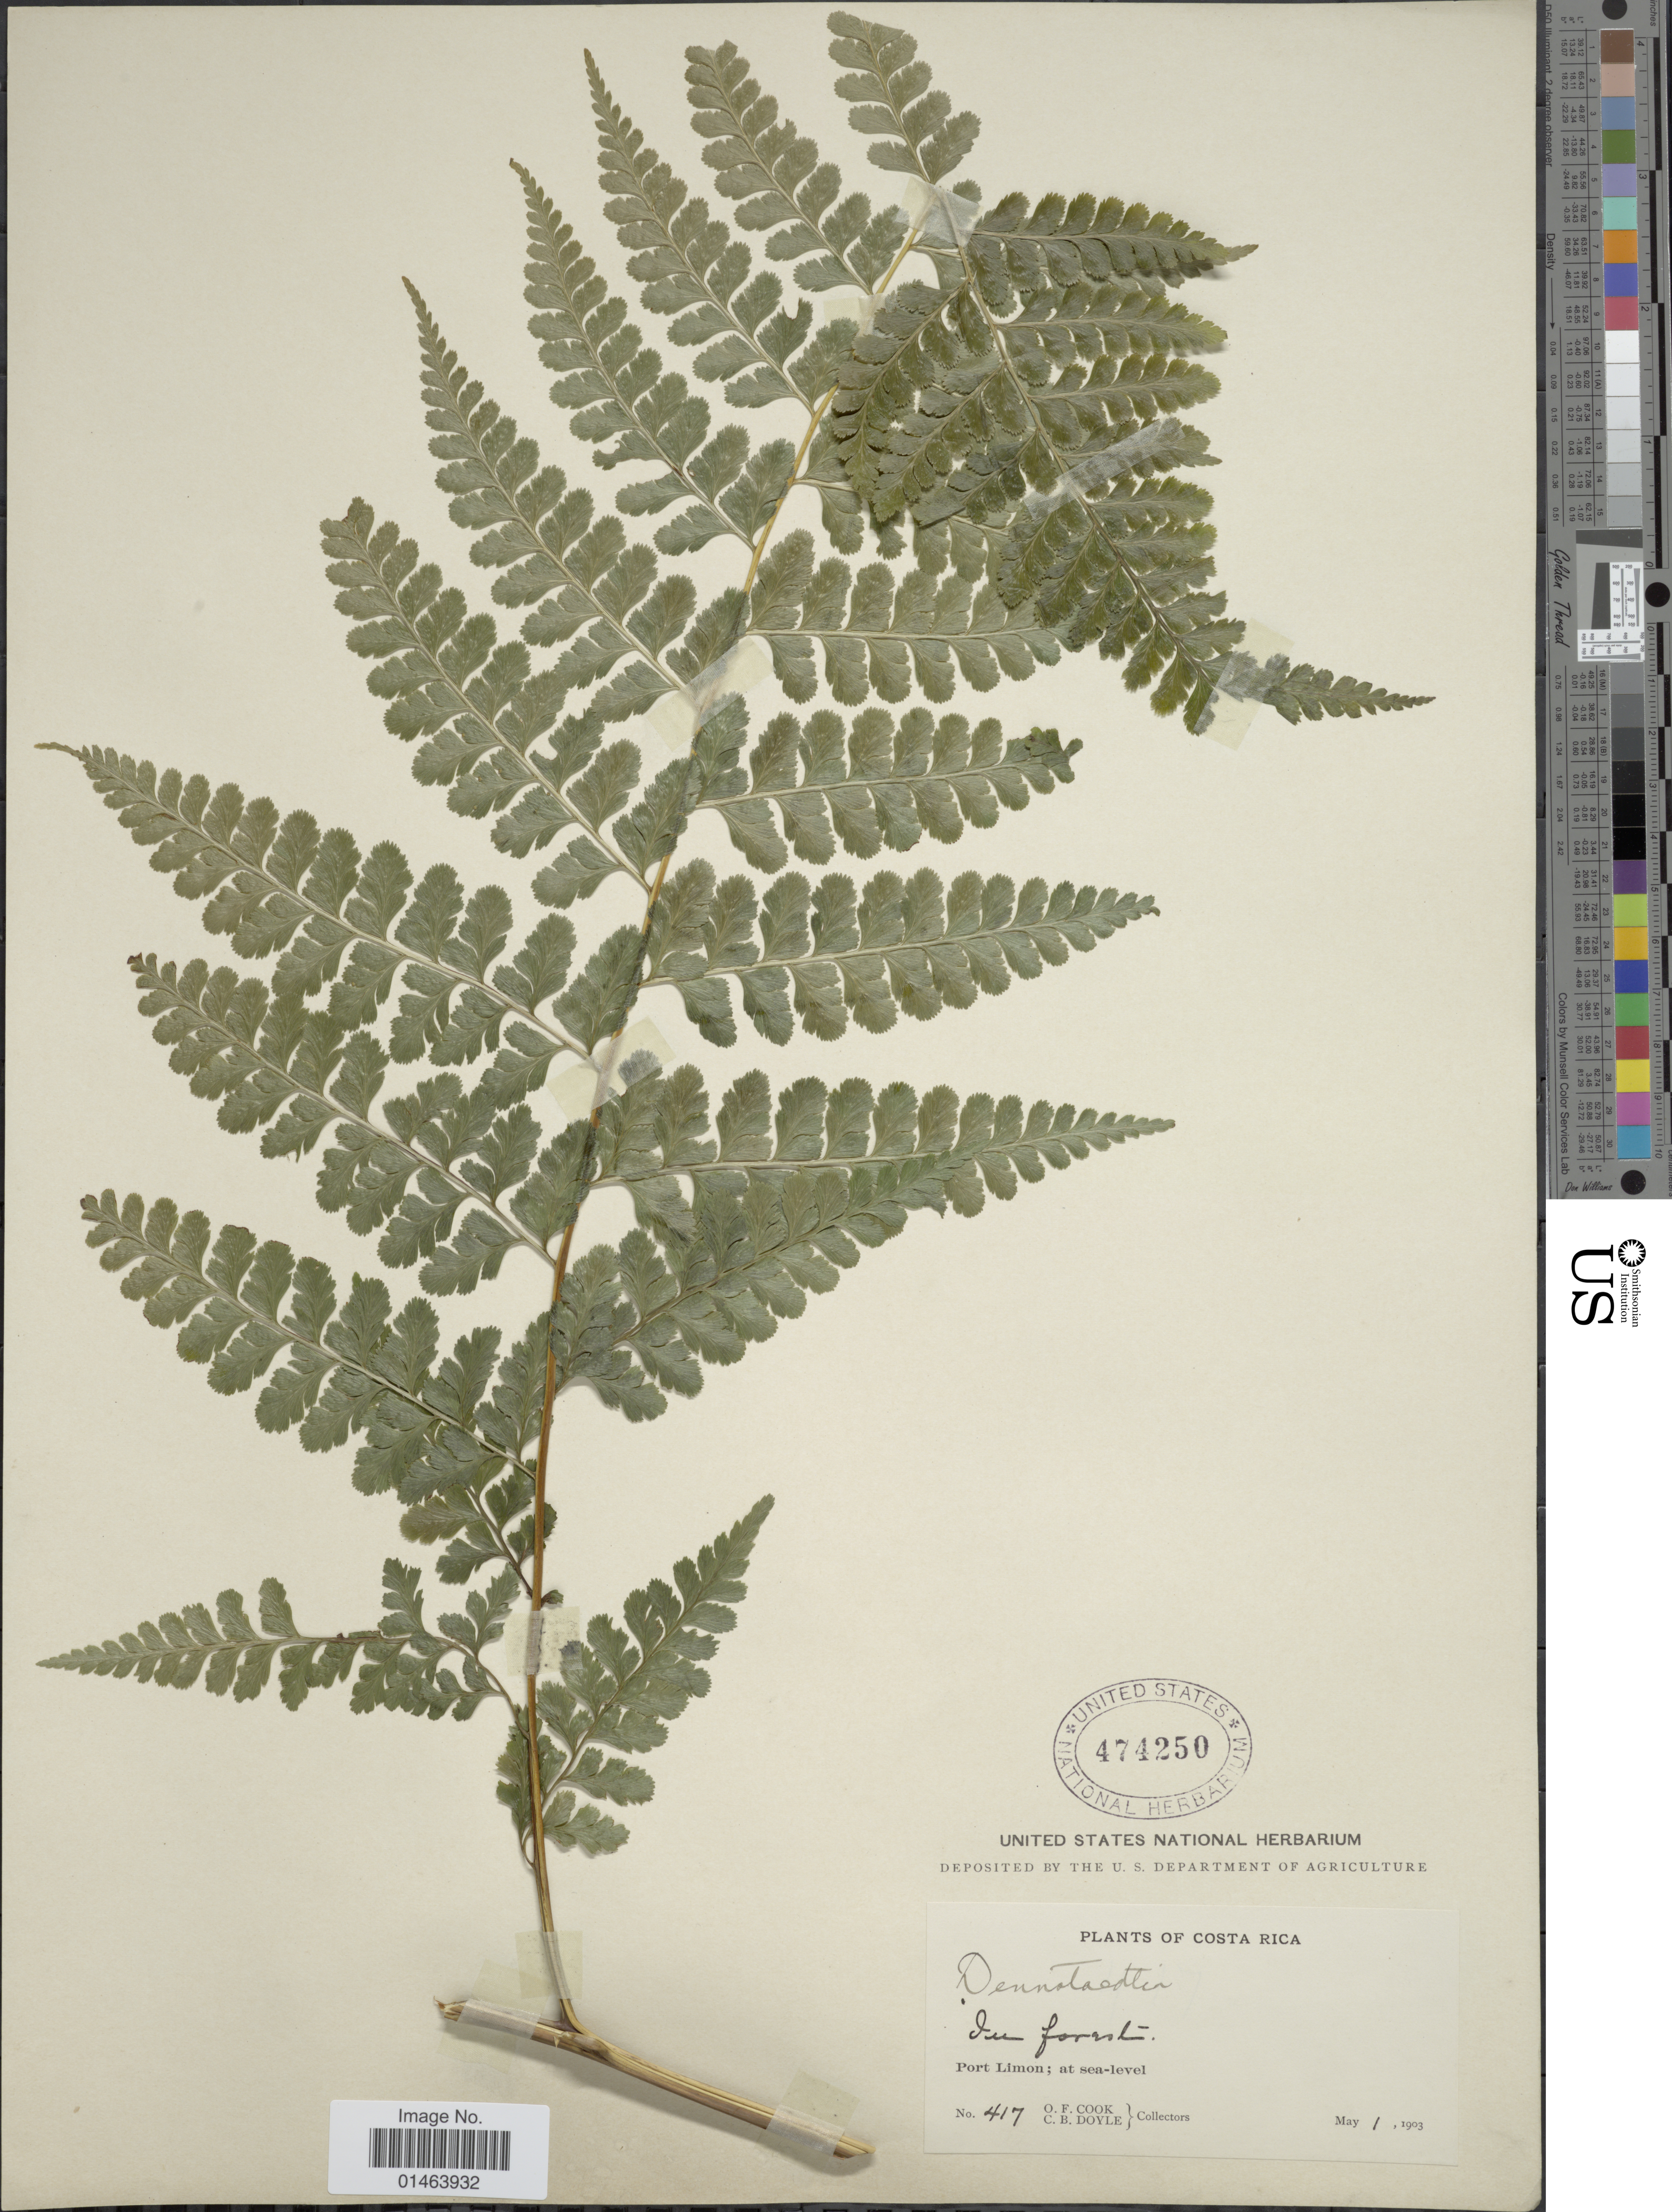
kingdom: Plantae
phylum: Tracheophyta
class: Polypodiopsida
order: Polypodiales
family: Dennstaedtiaceae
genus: Dennstaedtia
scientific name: Dennstaedtia bipinnata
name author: (Cav.) Maxon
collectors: O. F. Cook & C. Doyle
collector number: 417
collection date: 1903-05-01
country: Costa Rica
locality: Costa Rica, Port Limon.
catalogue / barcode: US 424249